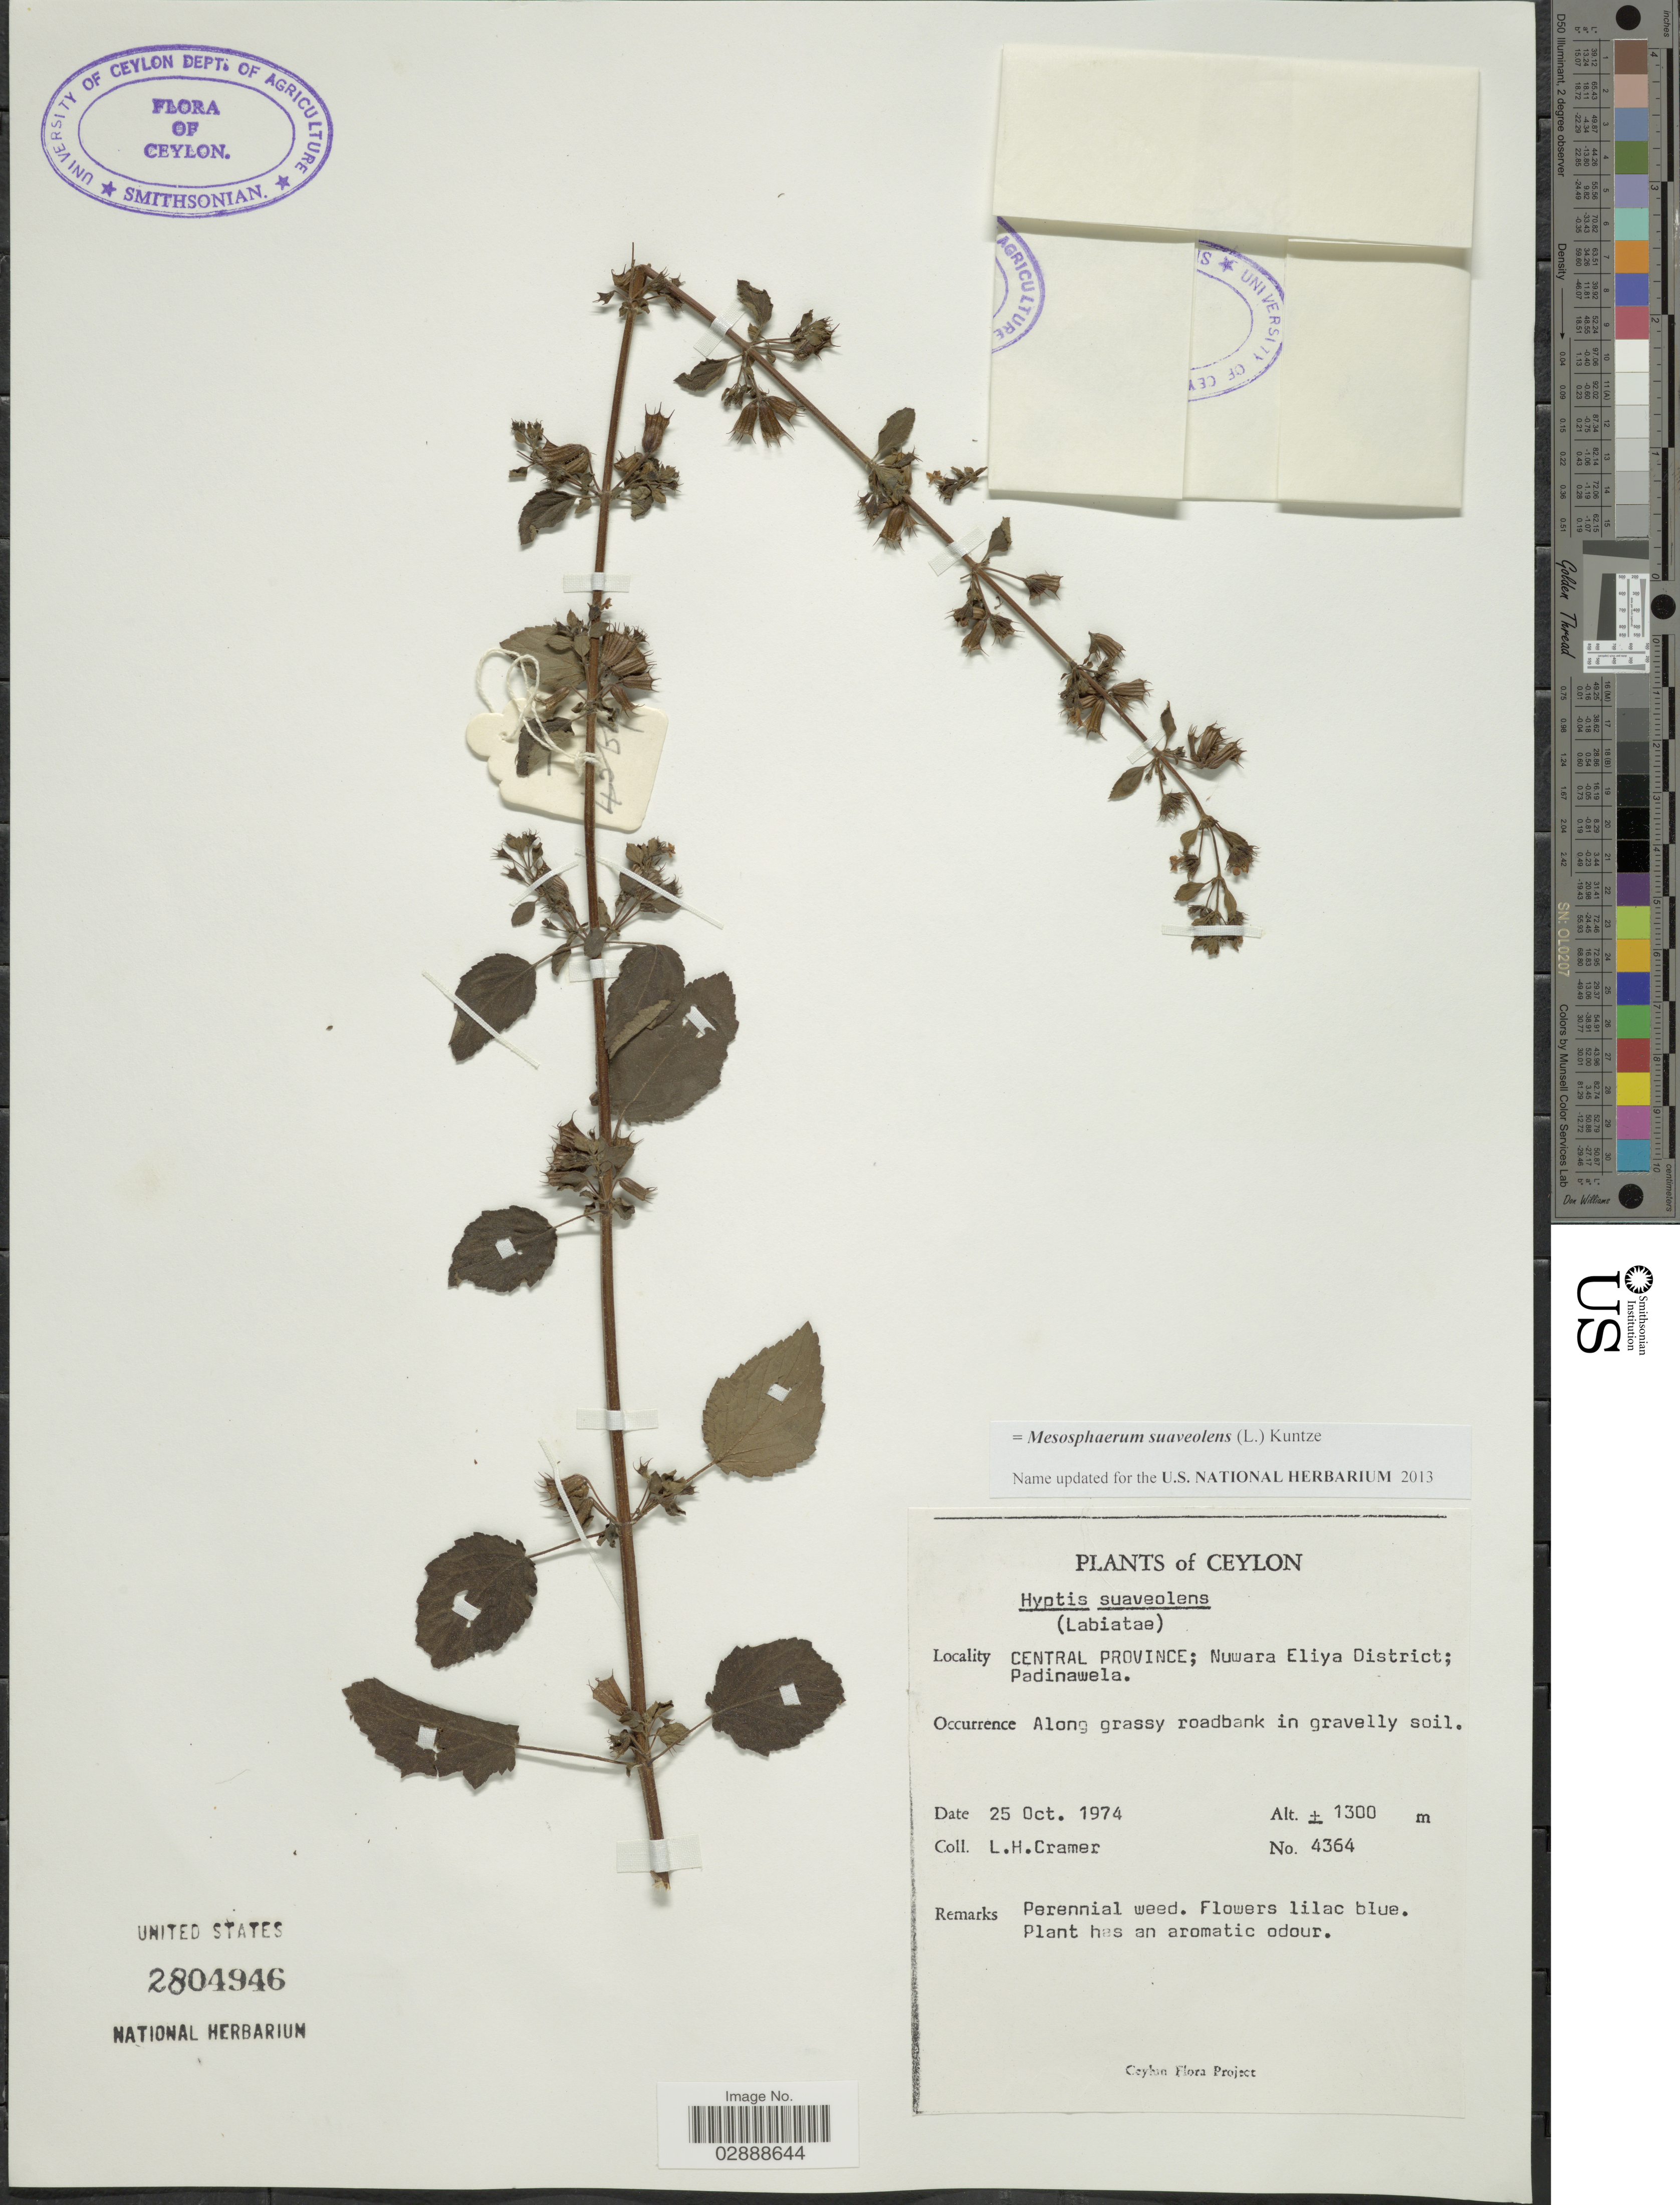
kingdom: Plantae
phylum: Tracheophyta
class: Magnoliopsida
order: Lamiales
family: Lamiaceae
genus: Mesosphaerum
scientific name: Mesosphaerum suaveolens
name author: (L.) Kuntze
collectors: L. H. Cramer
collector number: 4364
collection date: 1974-10-25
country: Sri Lanka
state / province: Central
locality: Ceylon, Nuwara Eliya District; Padinawela.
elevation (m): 1300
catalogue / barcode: US 2804946